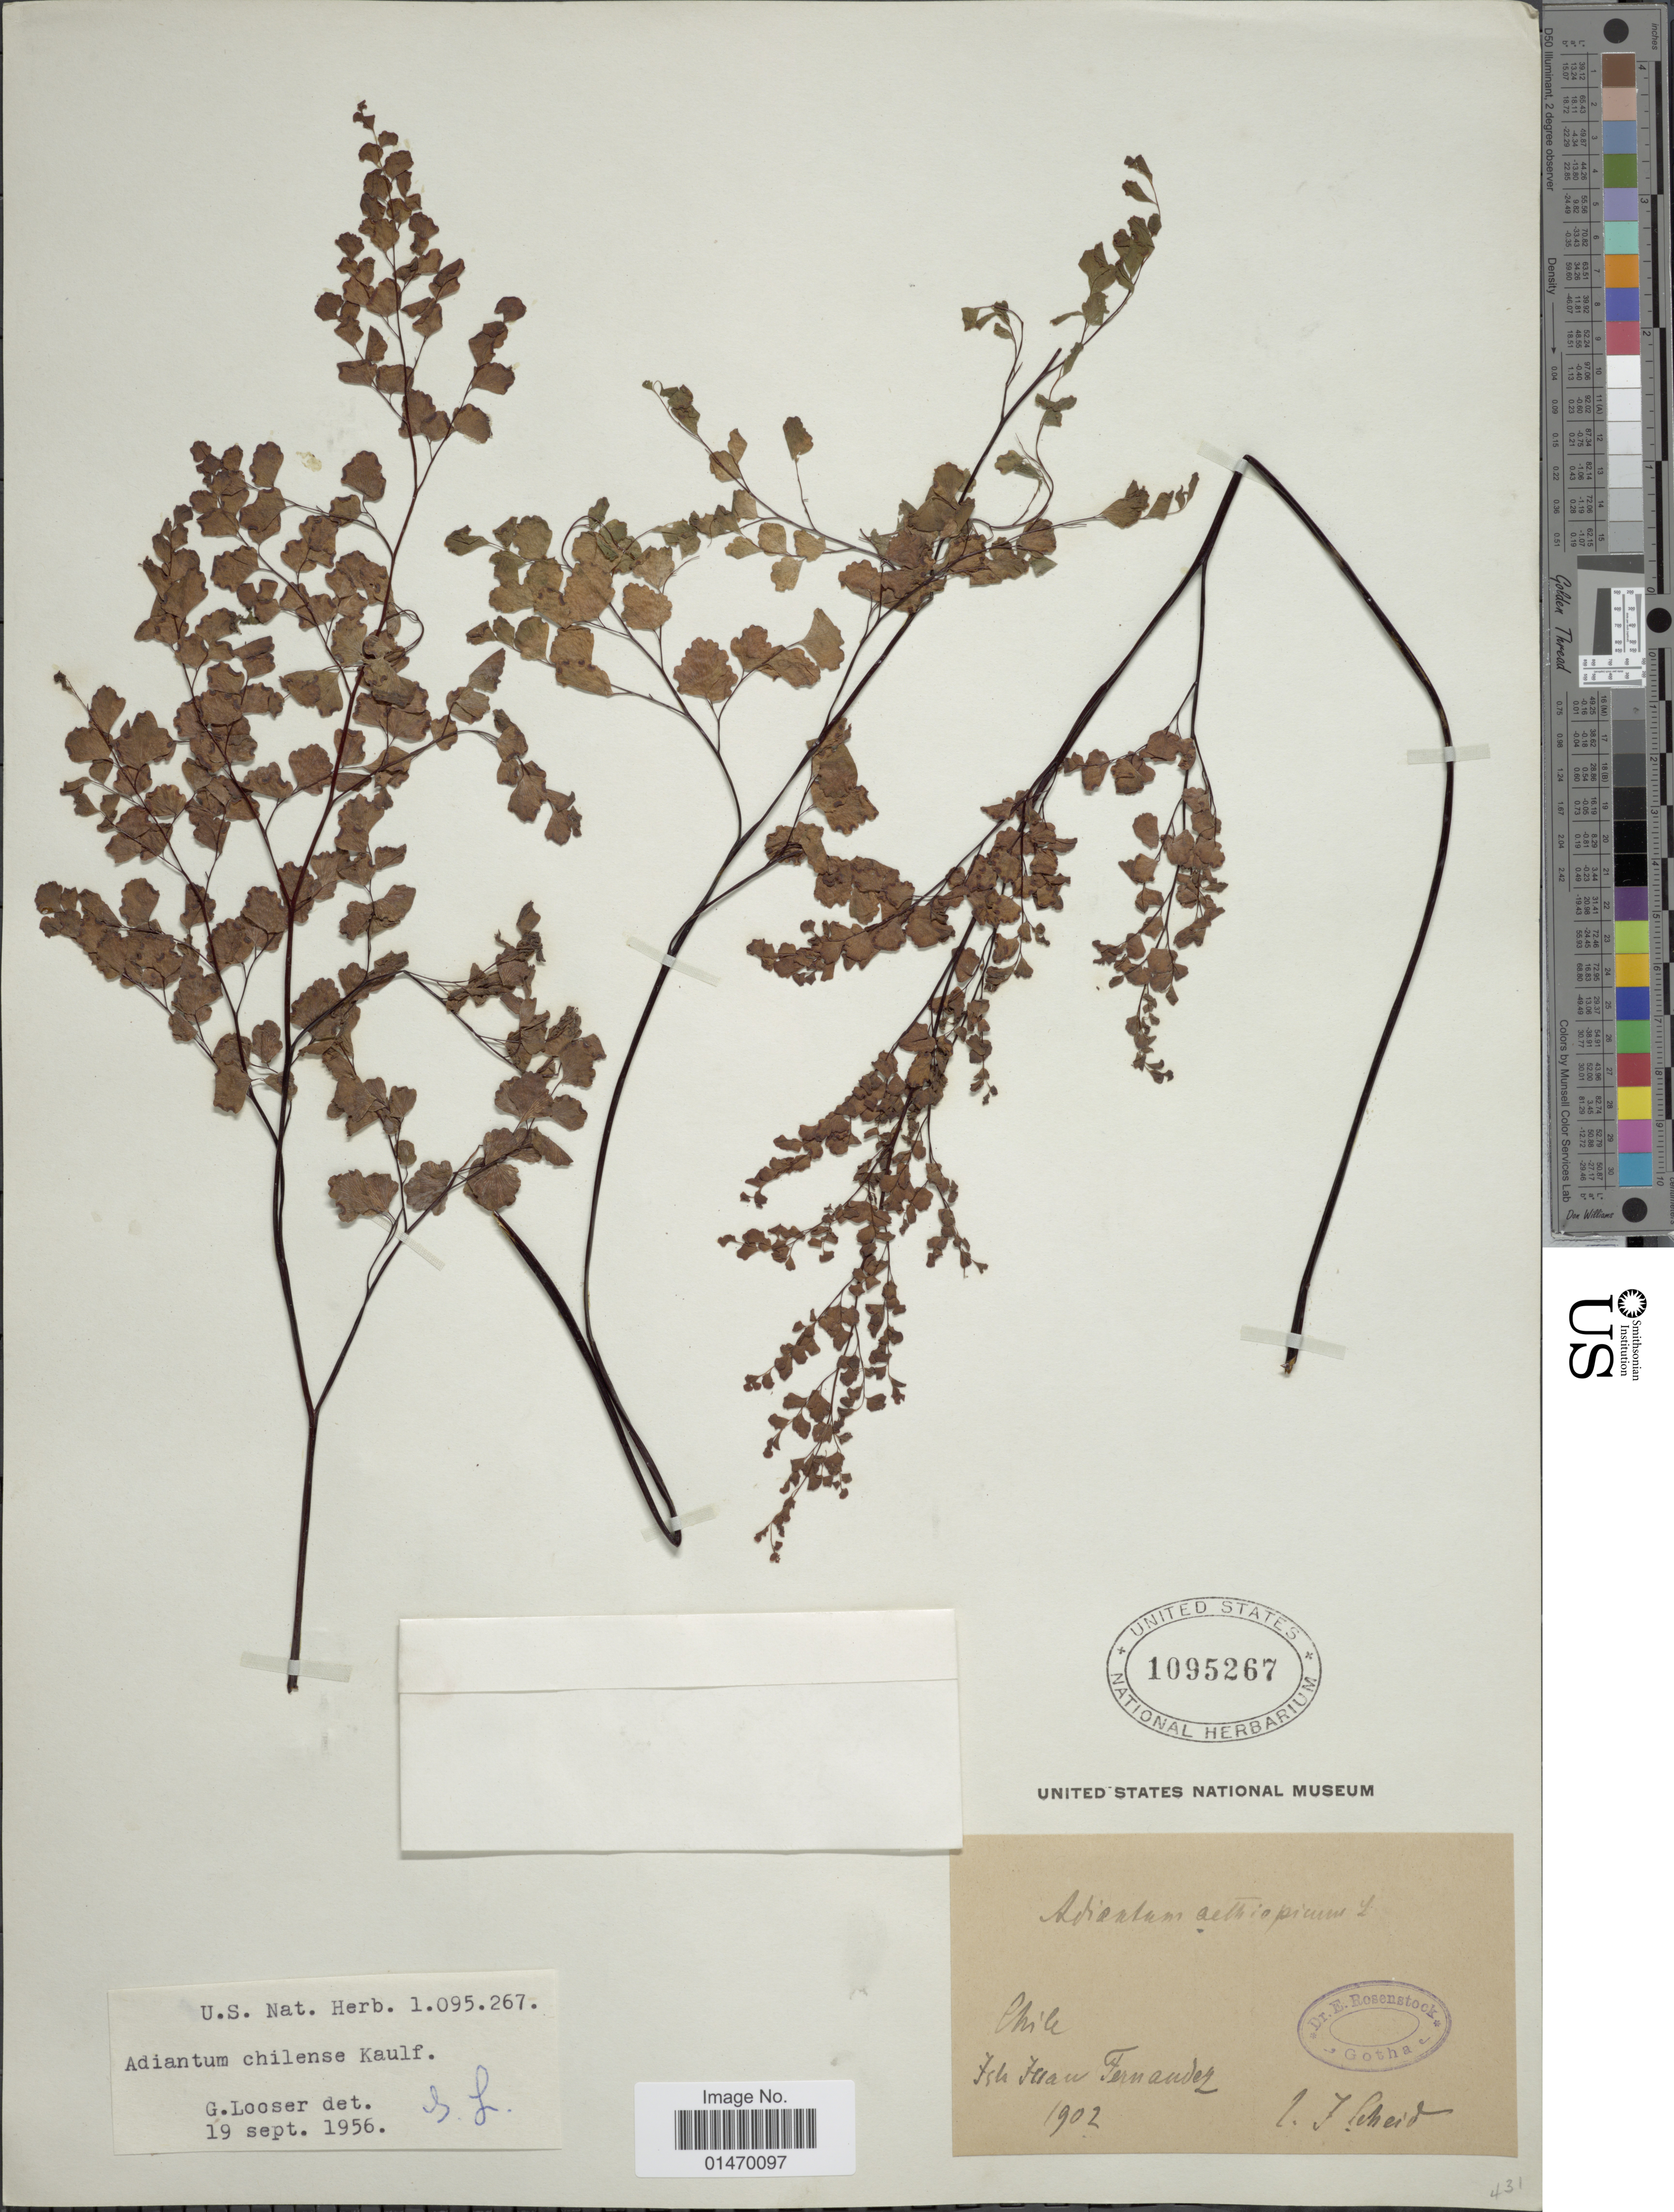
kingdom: Plantae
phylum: Tracheophyta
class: Polypodiopsida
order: Polypodiales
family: Pteridaceae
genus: Adiantum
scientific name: Adiantum chilense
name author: Kaulf.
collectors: -. Scheid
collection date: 1902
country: Chile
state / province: Valparaíso (V)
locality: Isla Juan Fernandez. Chile.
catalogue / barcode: US 1095267